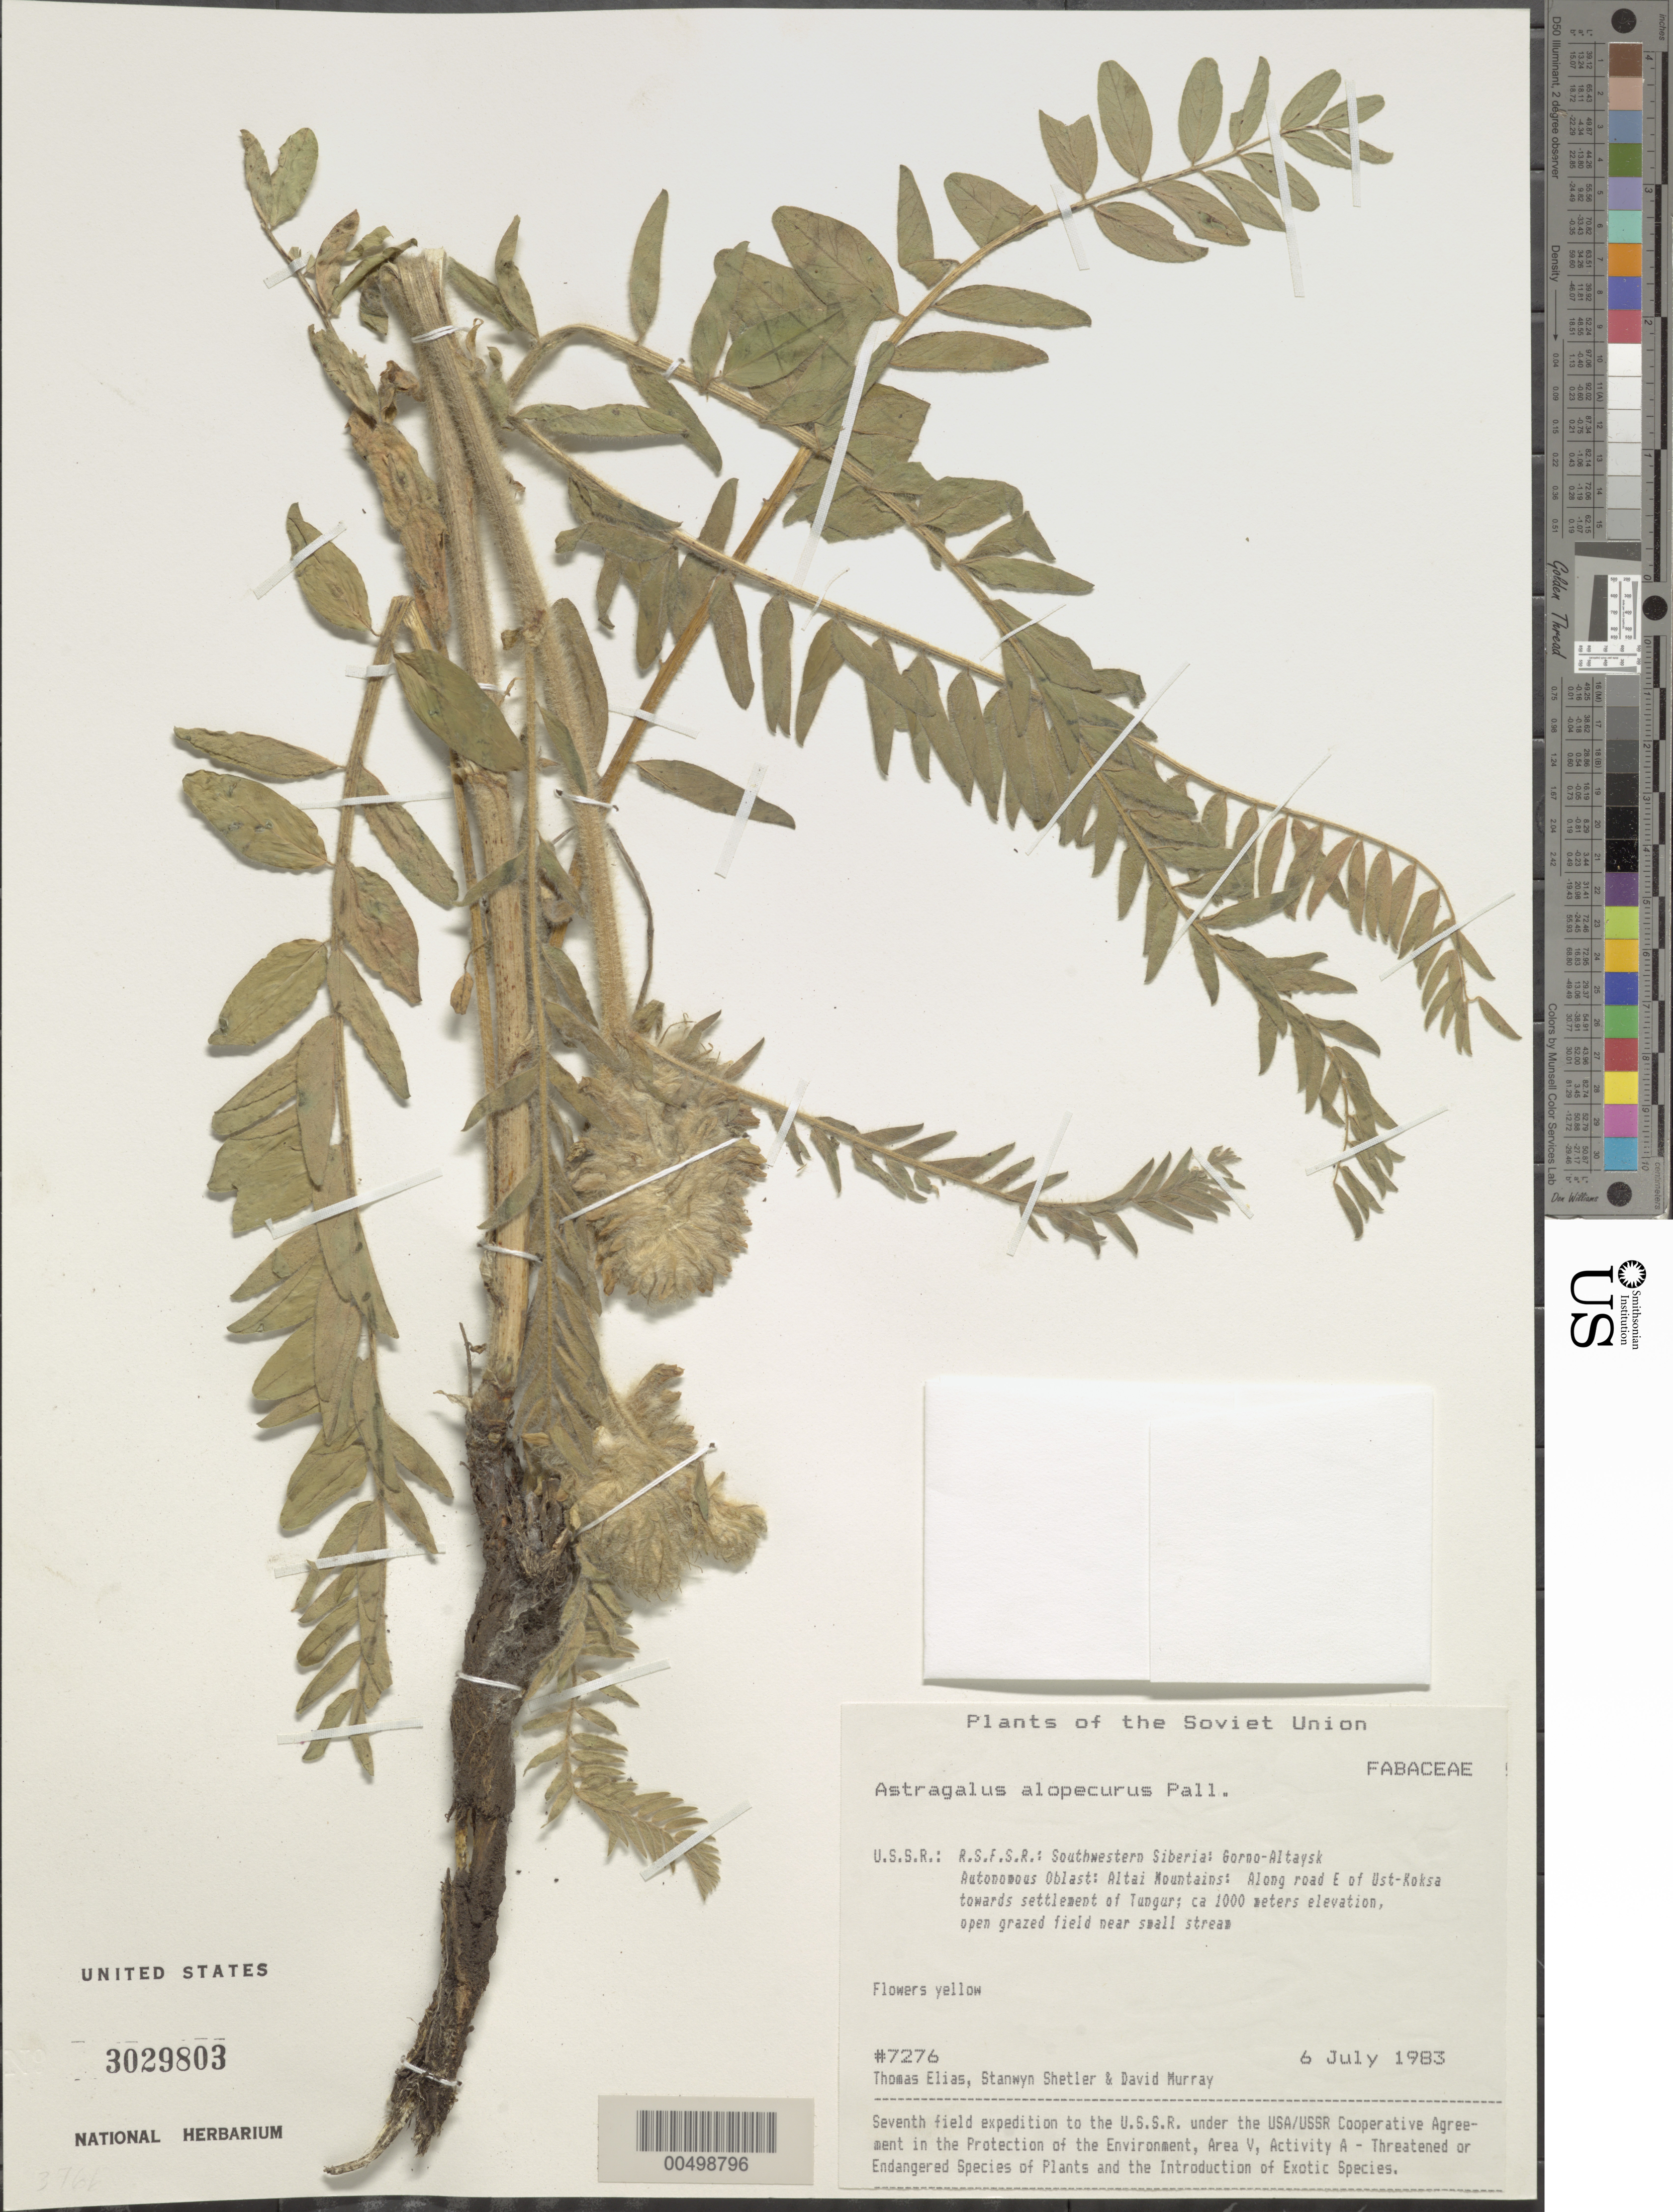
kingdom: Plantae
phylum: Tracheophyta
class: Magnoliopsida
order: Fabales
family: Fabaceae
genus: Astragalus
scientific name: Astragalus alopecuros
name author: Pall.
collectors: T. Elias, S. Shetler & D. F. Murray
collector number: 7276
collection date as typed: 06 Jul 1983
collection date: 1983-07-06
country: Russian Federation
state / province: Altai Republic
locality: Altai Mountains, along road to Ust-Koksa towards settlement of Tungur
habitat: open grazed field near small stream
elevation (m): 1000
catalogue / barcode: US 3029803